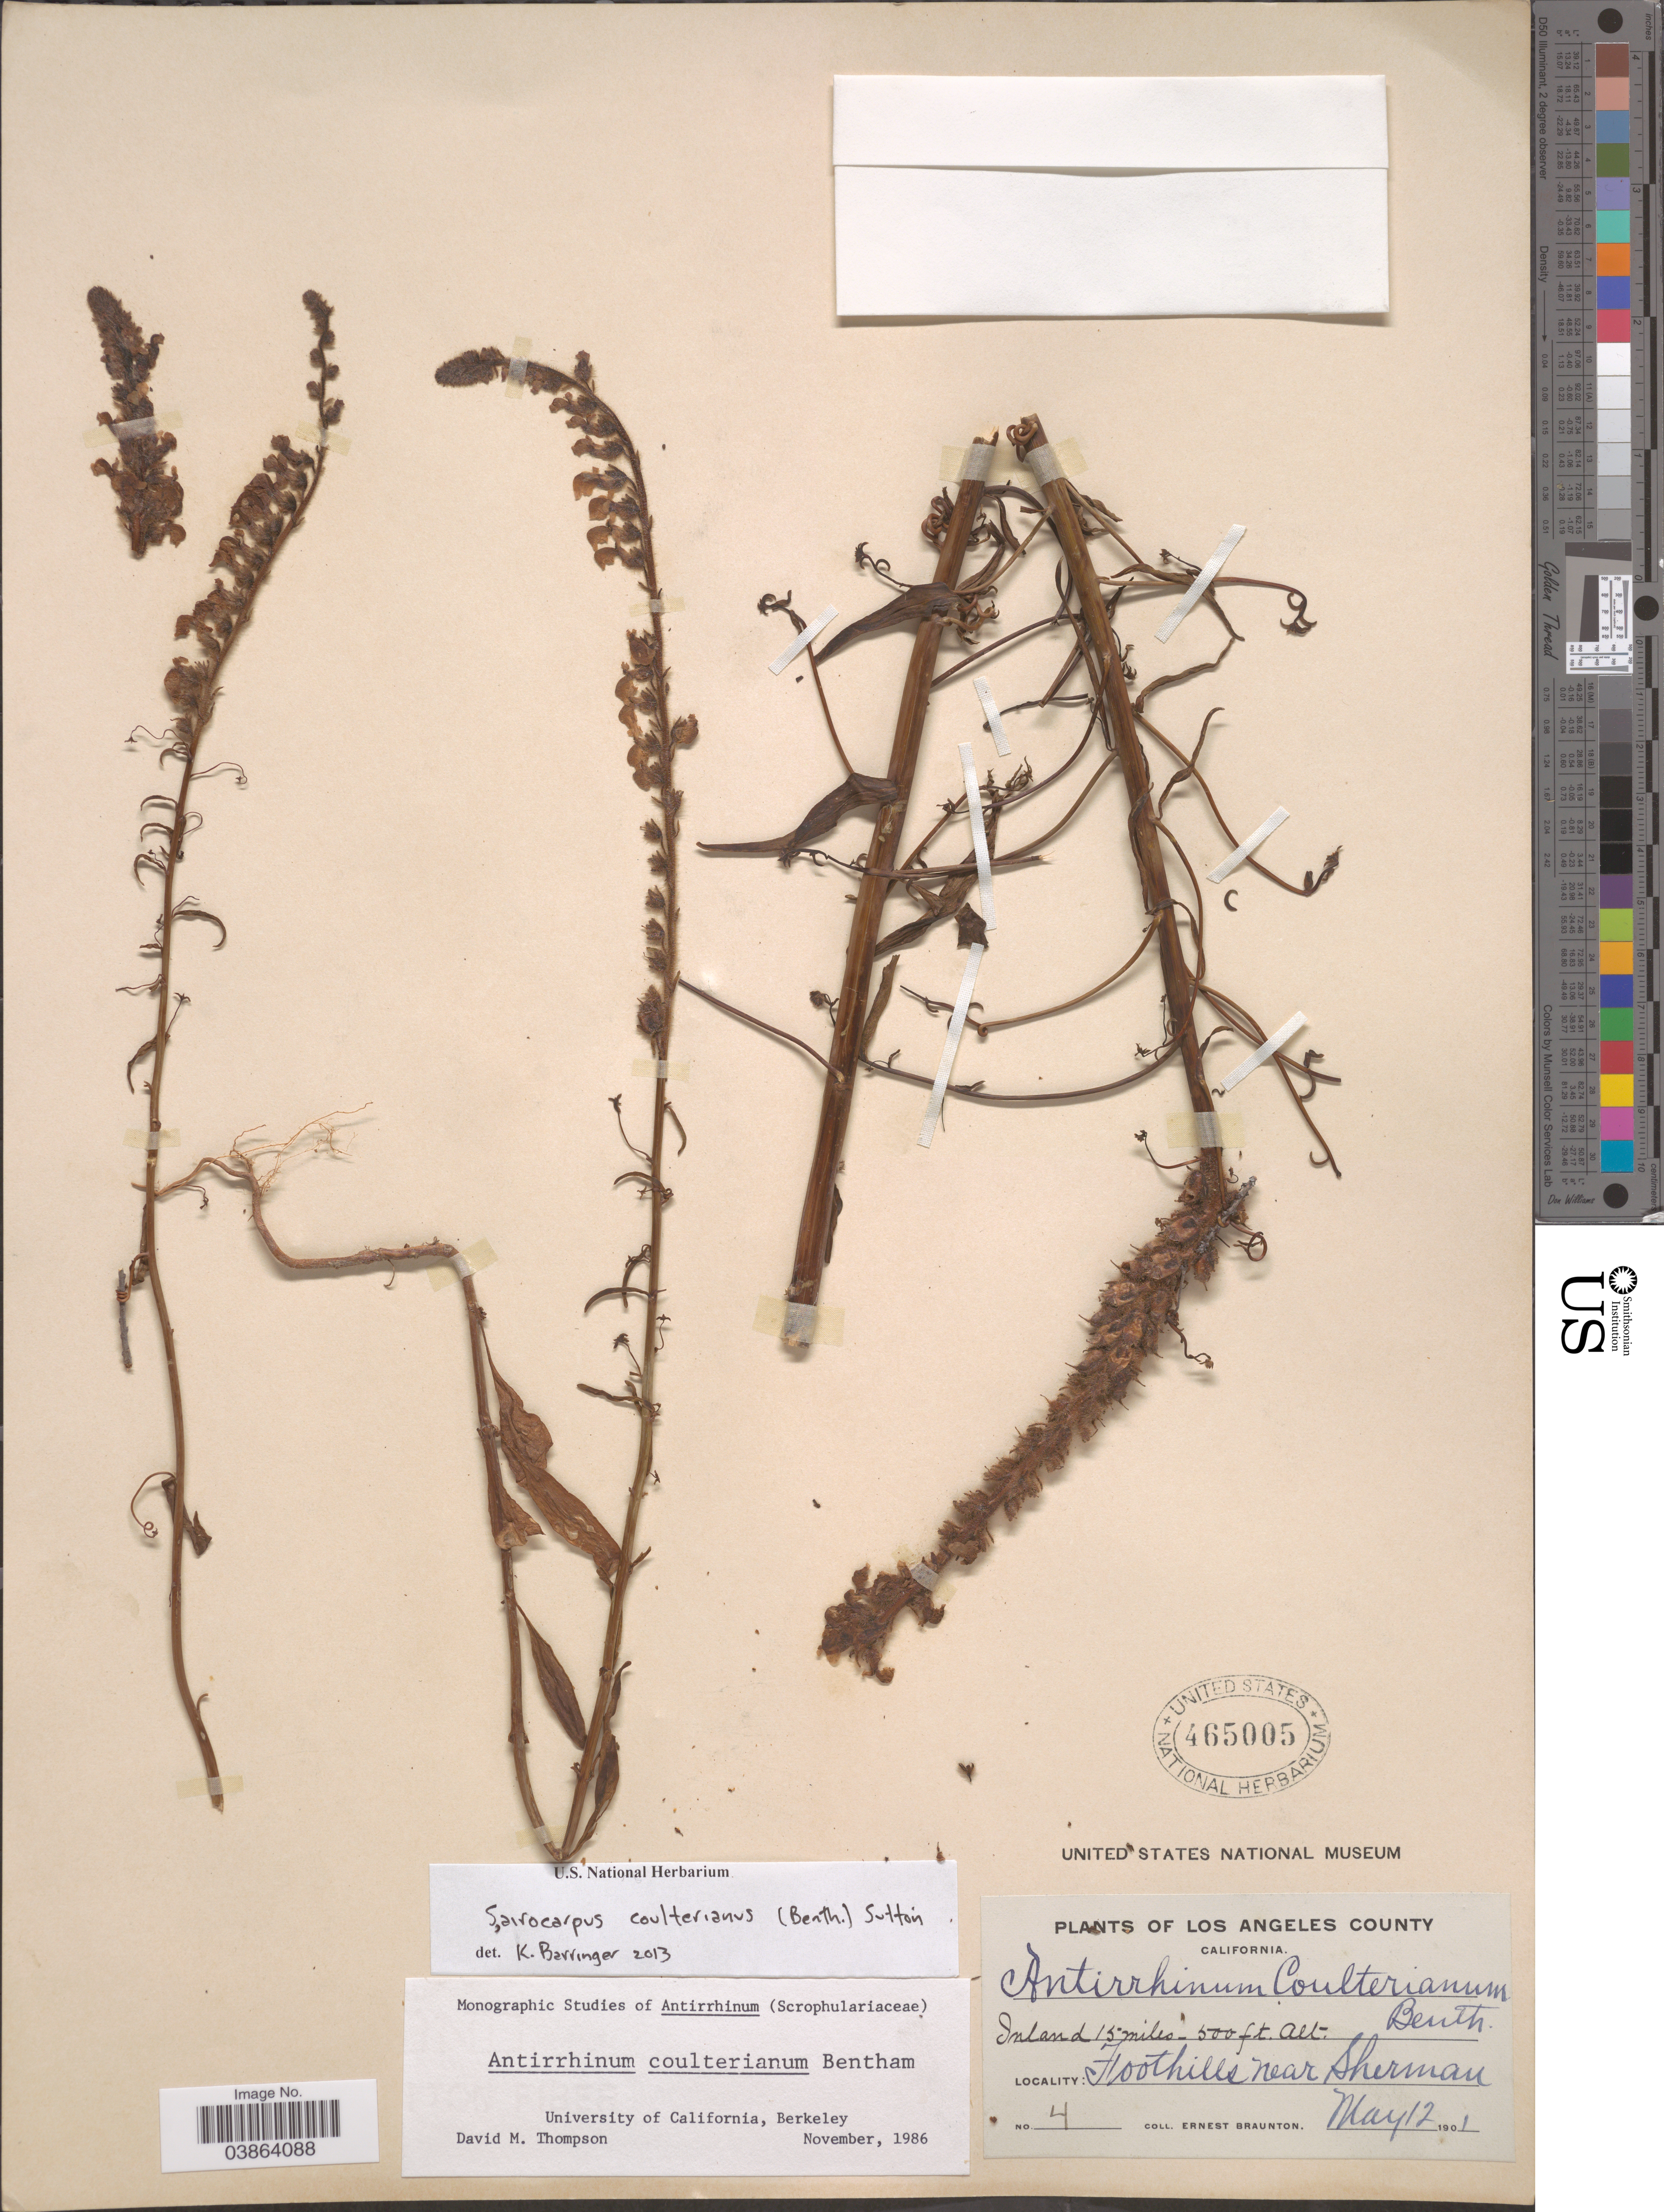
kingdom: Plantae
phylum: Tracheophyta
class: Magnoliopsida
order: Lamiales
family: Plantaginaceae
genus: Sairocarpus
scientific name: Sairocarpus coulterianus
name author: (Benth.) D.A. Sutton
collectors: E. Braunton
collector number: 4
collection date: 1901-05-12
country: United States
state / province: California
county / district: Los Angeles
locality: Inland 15 miles. Los Angeles County. Foothills near Sherman.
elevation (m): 152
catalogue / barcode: US 465005